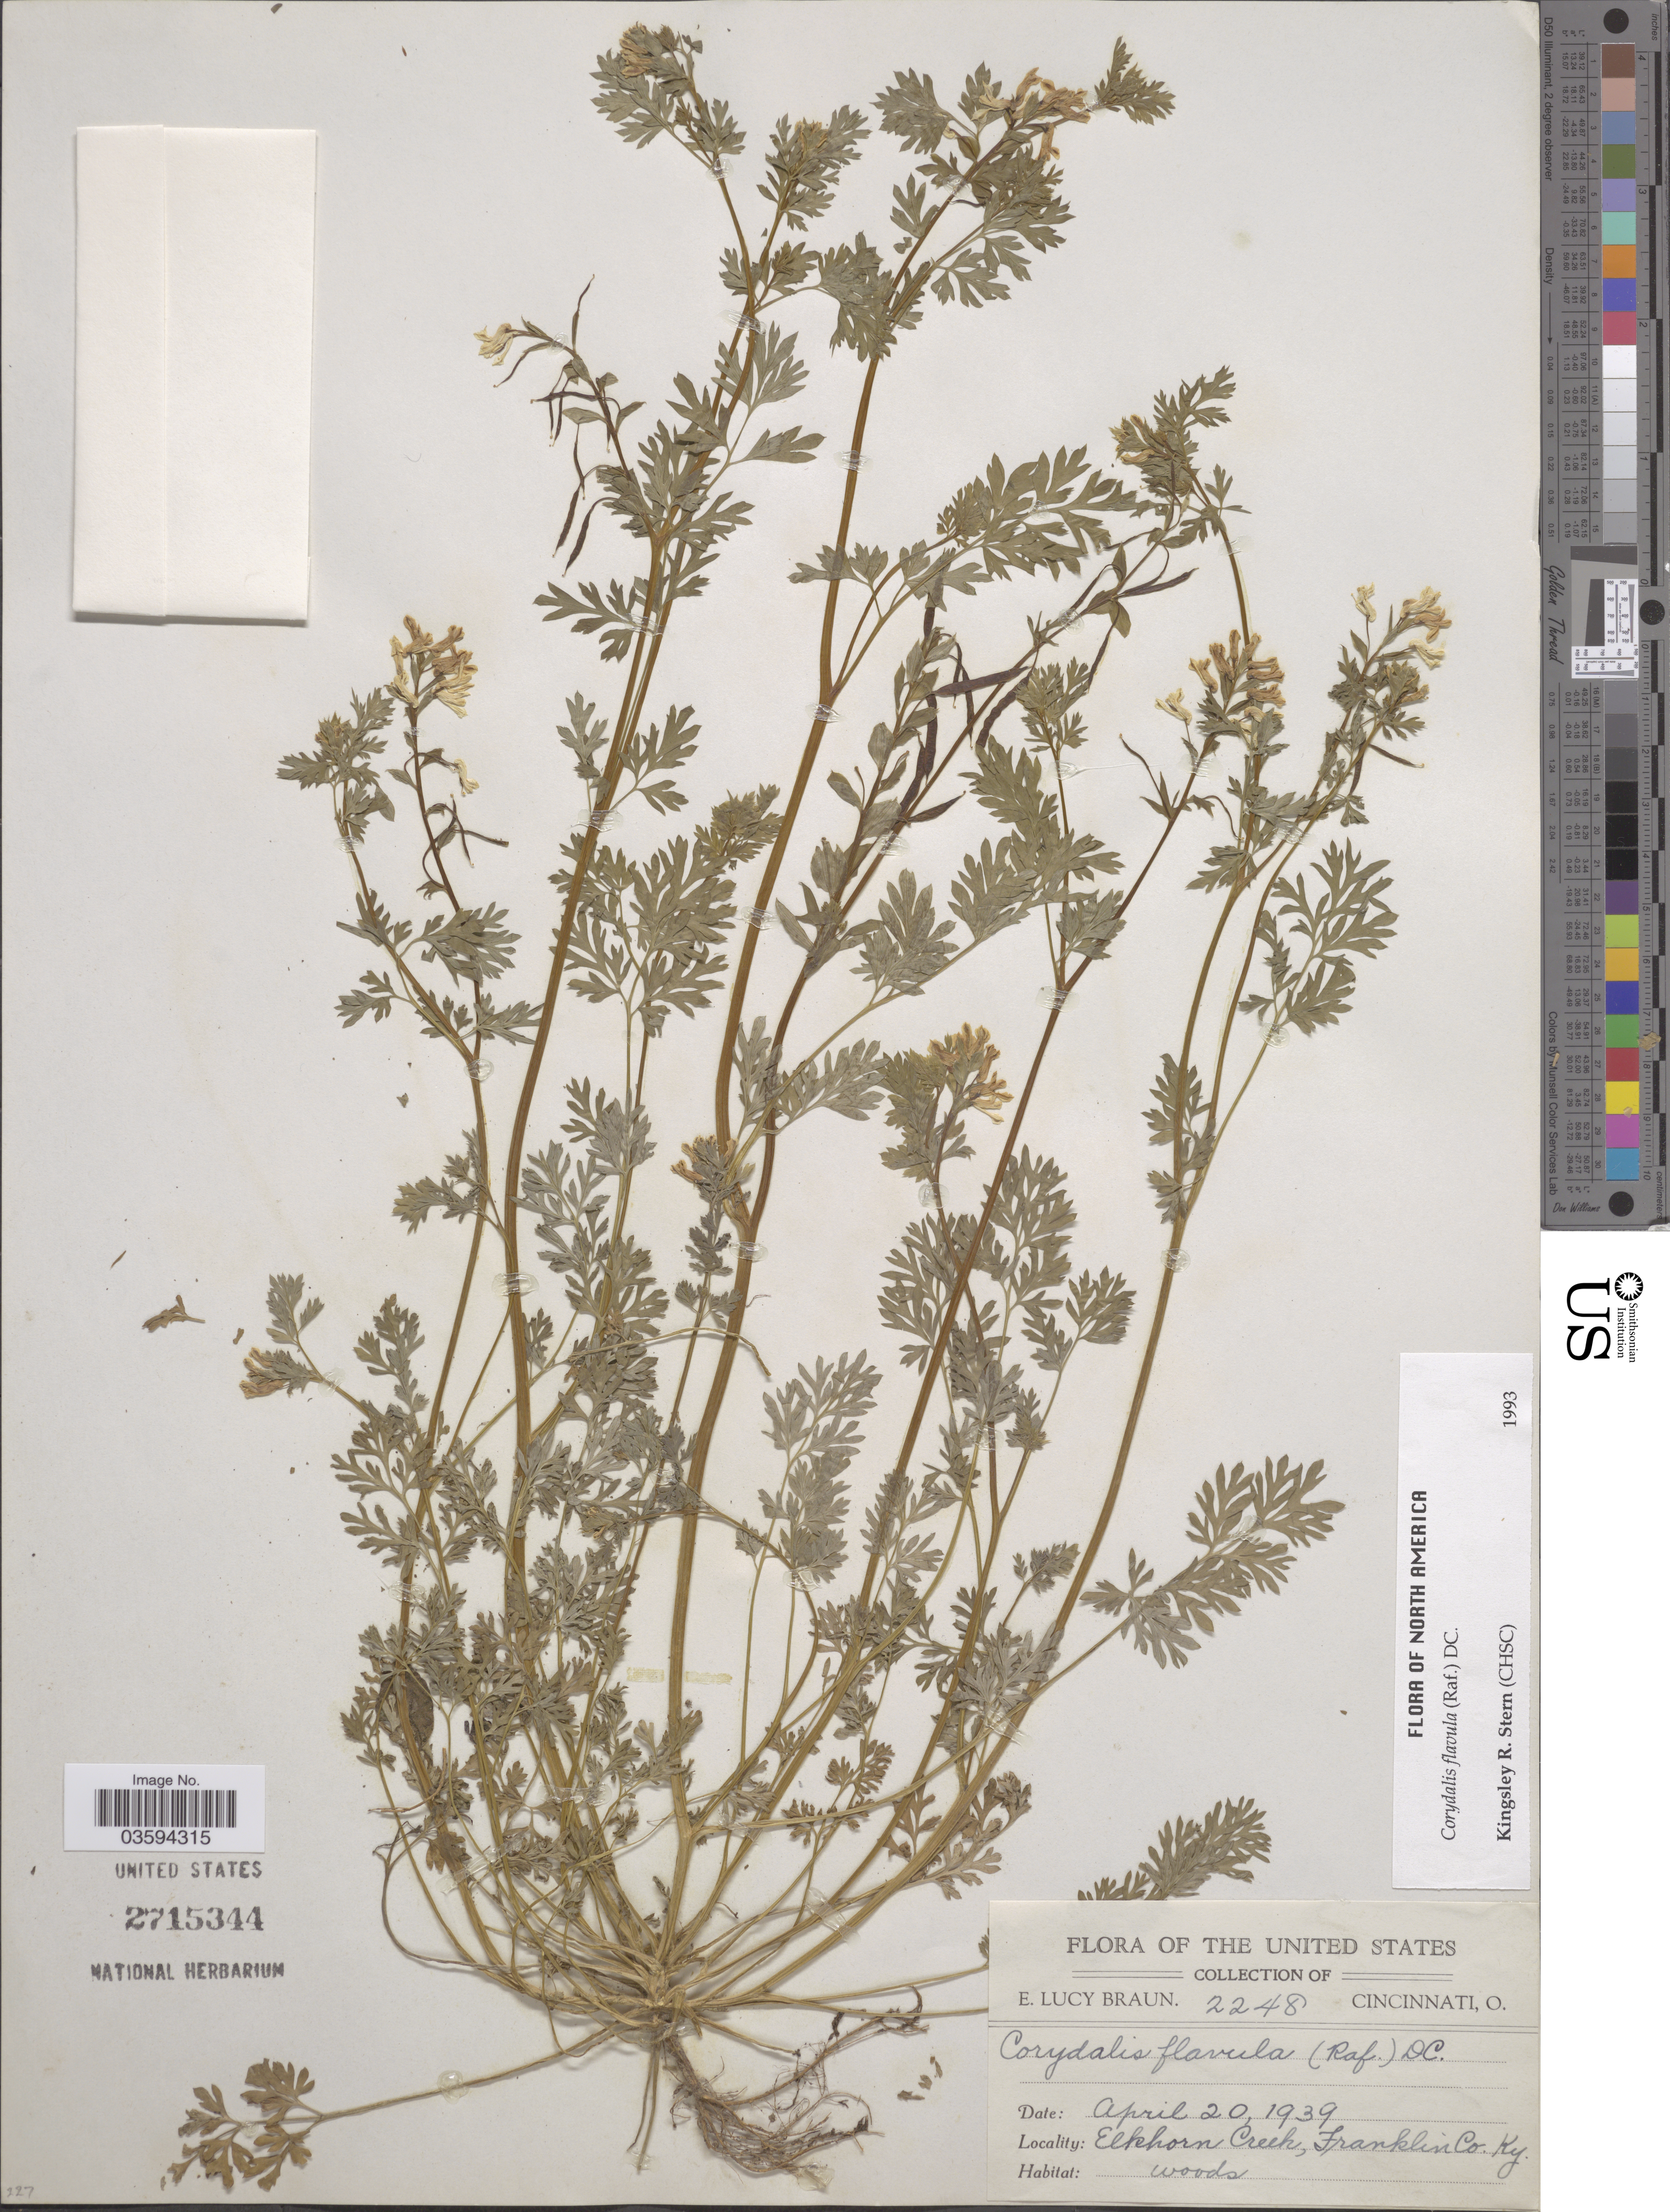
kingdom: Plantae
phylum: Tracheophyta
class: Magnoliopsida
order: Ranunculales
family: Papaveraceae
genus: Corydalis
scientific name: Corydalis flavula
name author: (Raf.) DC.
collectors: E. L. Braun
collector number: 2248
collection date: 1939-04-20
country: United States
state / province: Kentucky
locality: Elkhorn Creek, Franklin Co.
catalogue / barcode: US 2715344